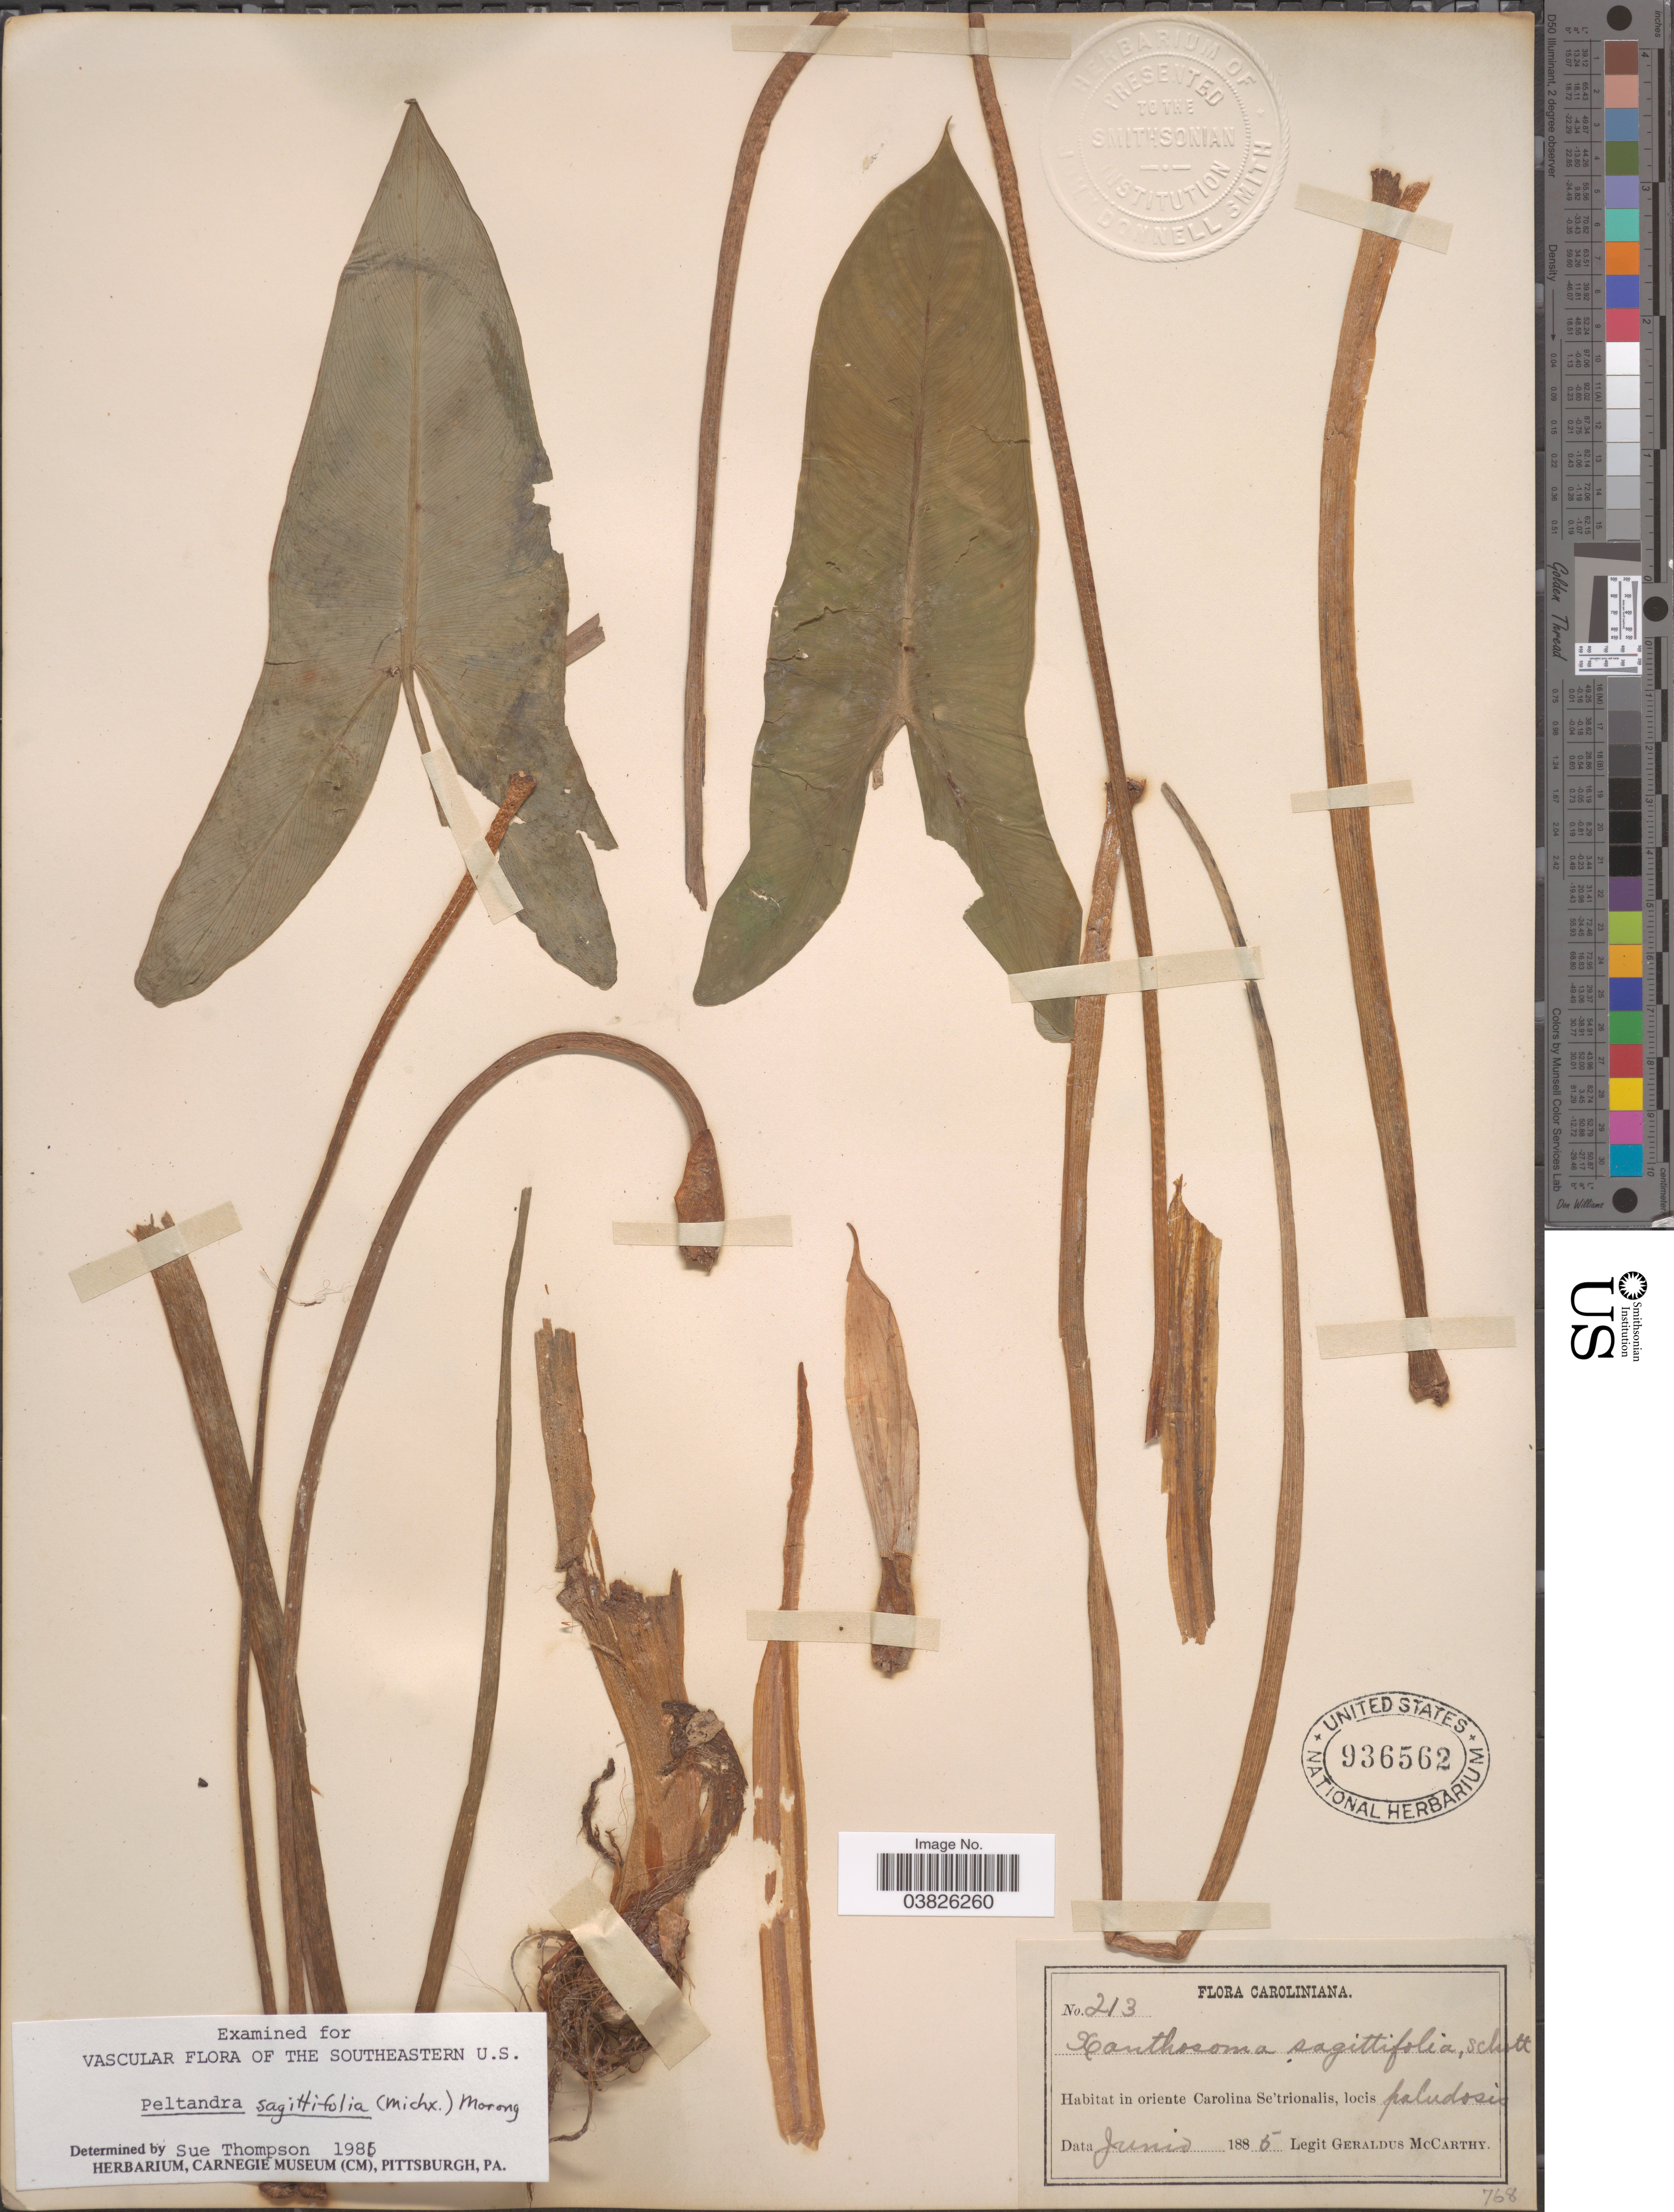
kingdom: Plantae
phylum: Tracheophyta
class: Liliopsida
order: Alismatales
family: Araceae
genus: Peltandra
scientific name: Peltandra sagittifolia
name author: (Michx.) Morong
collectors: M. McCarthy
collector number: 213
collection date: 1885-06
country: United States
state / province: North Carolina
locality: Caroliniana. In oriente Carolina Se'trionalis.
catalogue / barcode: US 936562